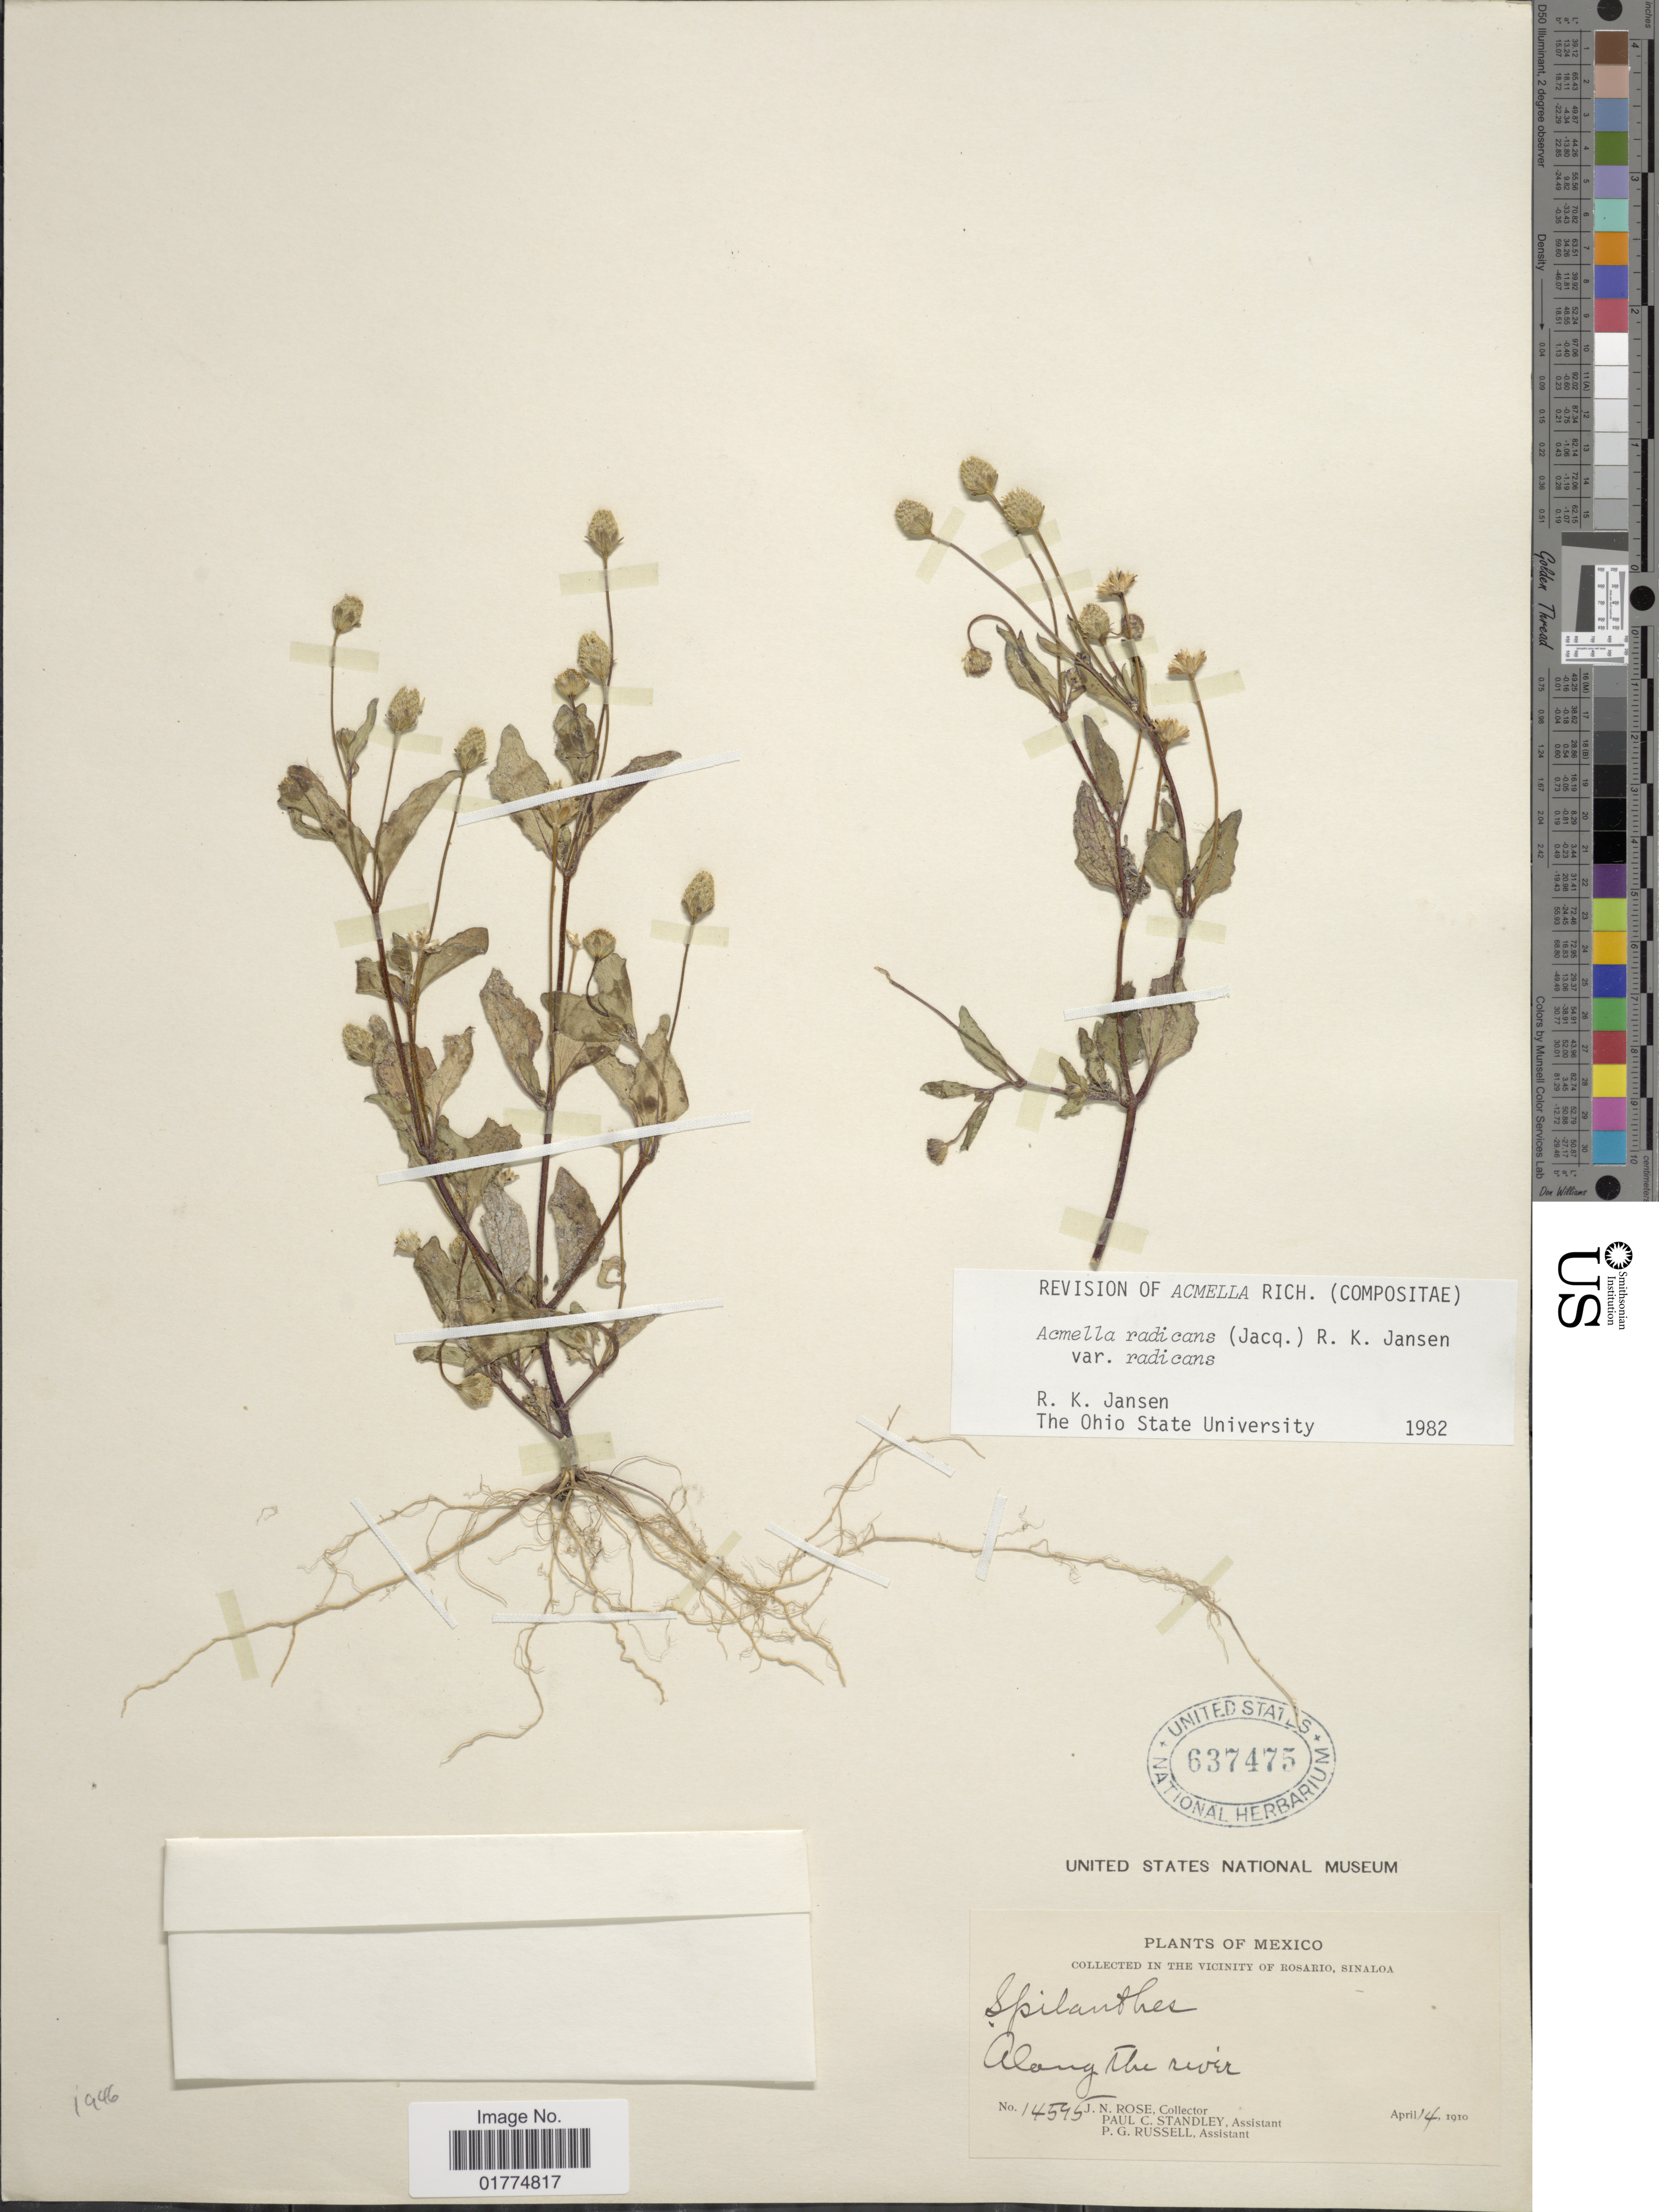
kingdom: Plantae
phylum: Tracheophyta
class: Magnoliopsida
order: Asterales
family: Asteraceae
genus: Acmella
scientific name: Acmella radicans var. radicans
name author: (Jacq.) R.K. Jansen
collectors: J. N. Rose, P. C. Standley & P. G. Russell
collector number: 14595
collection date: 1910-04-14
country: Mexico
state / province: Sinaloa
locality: Vicinity of Rosario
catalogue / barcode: US 637475